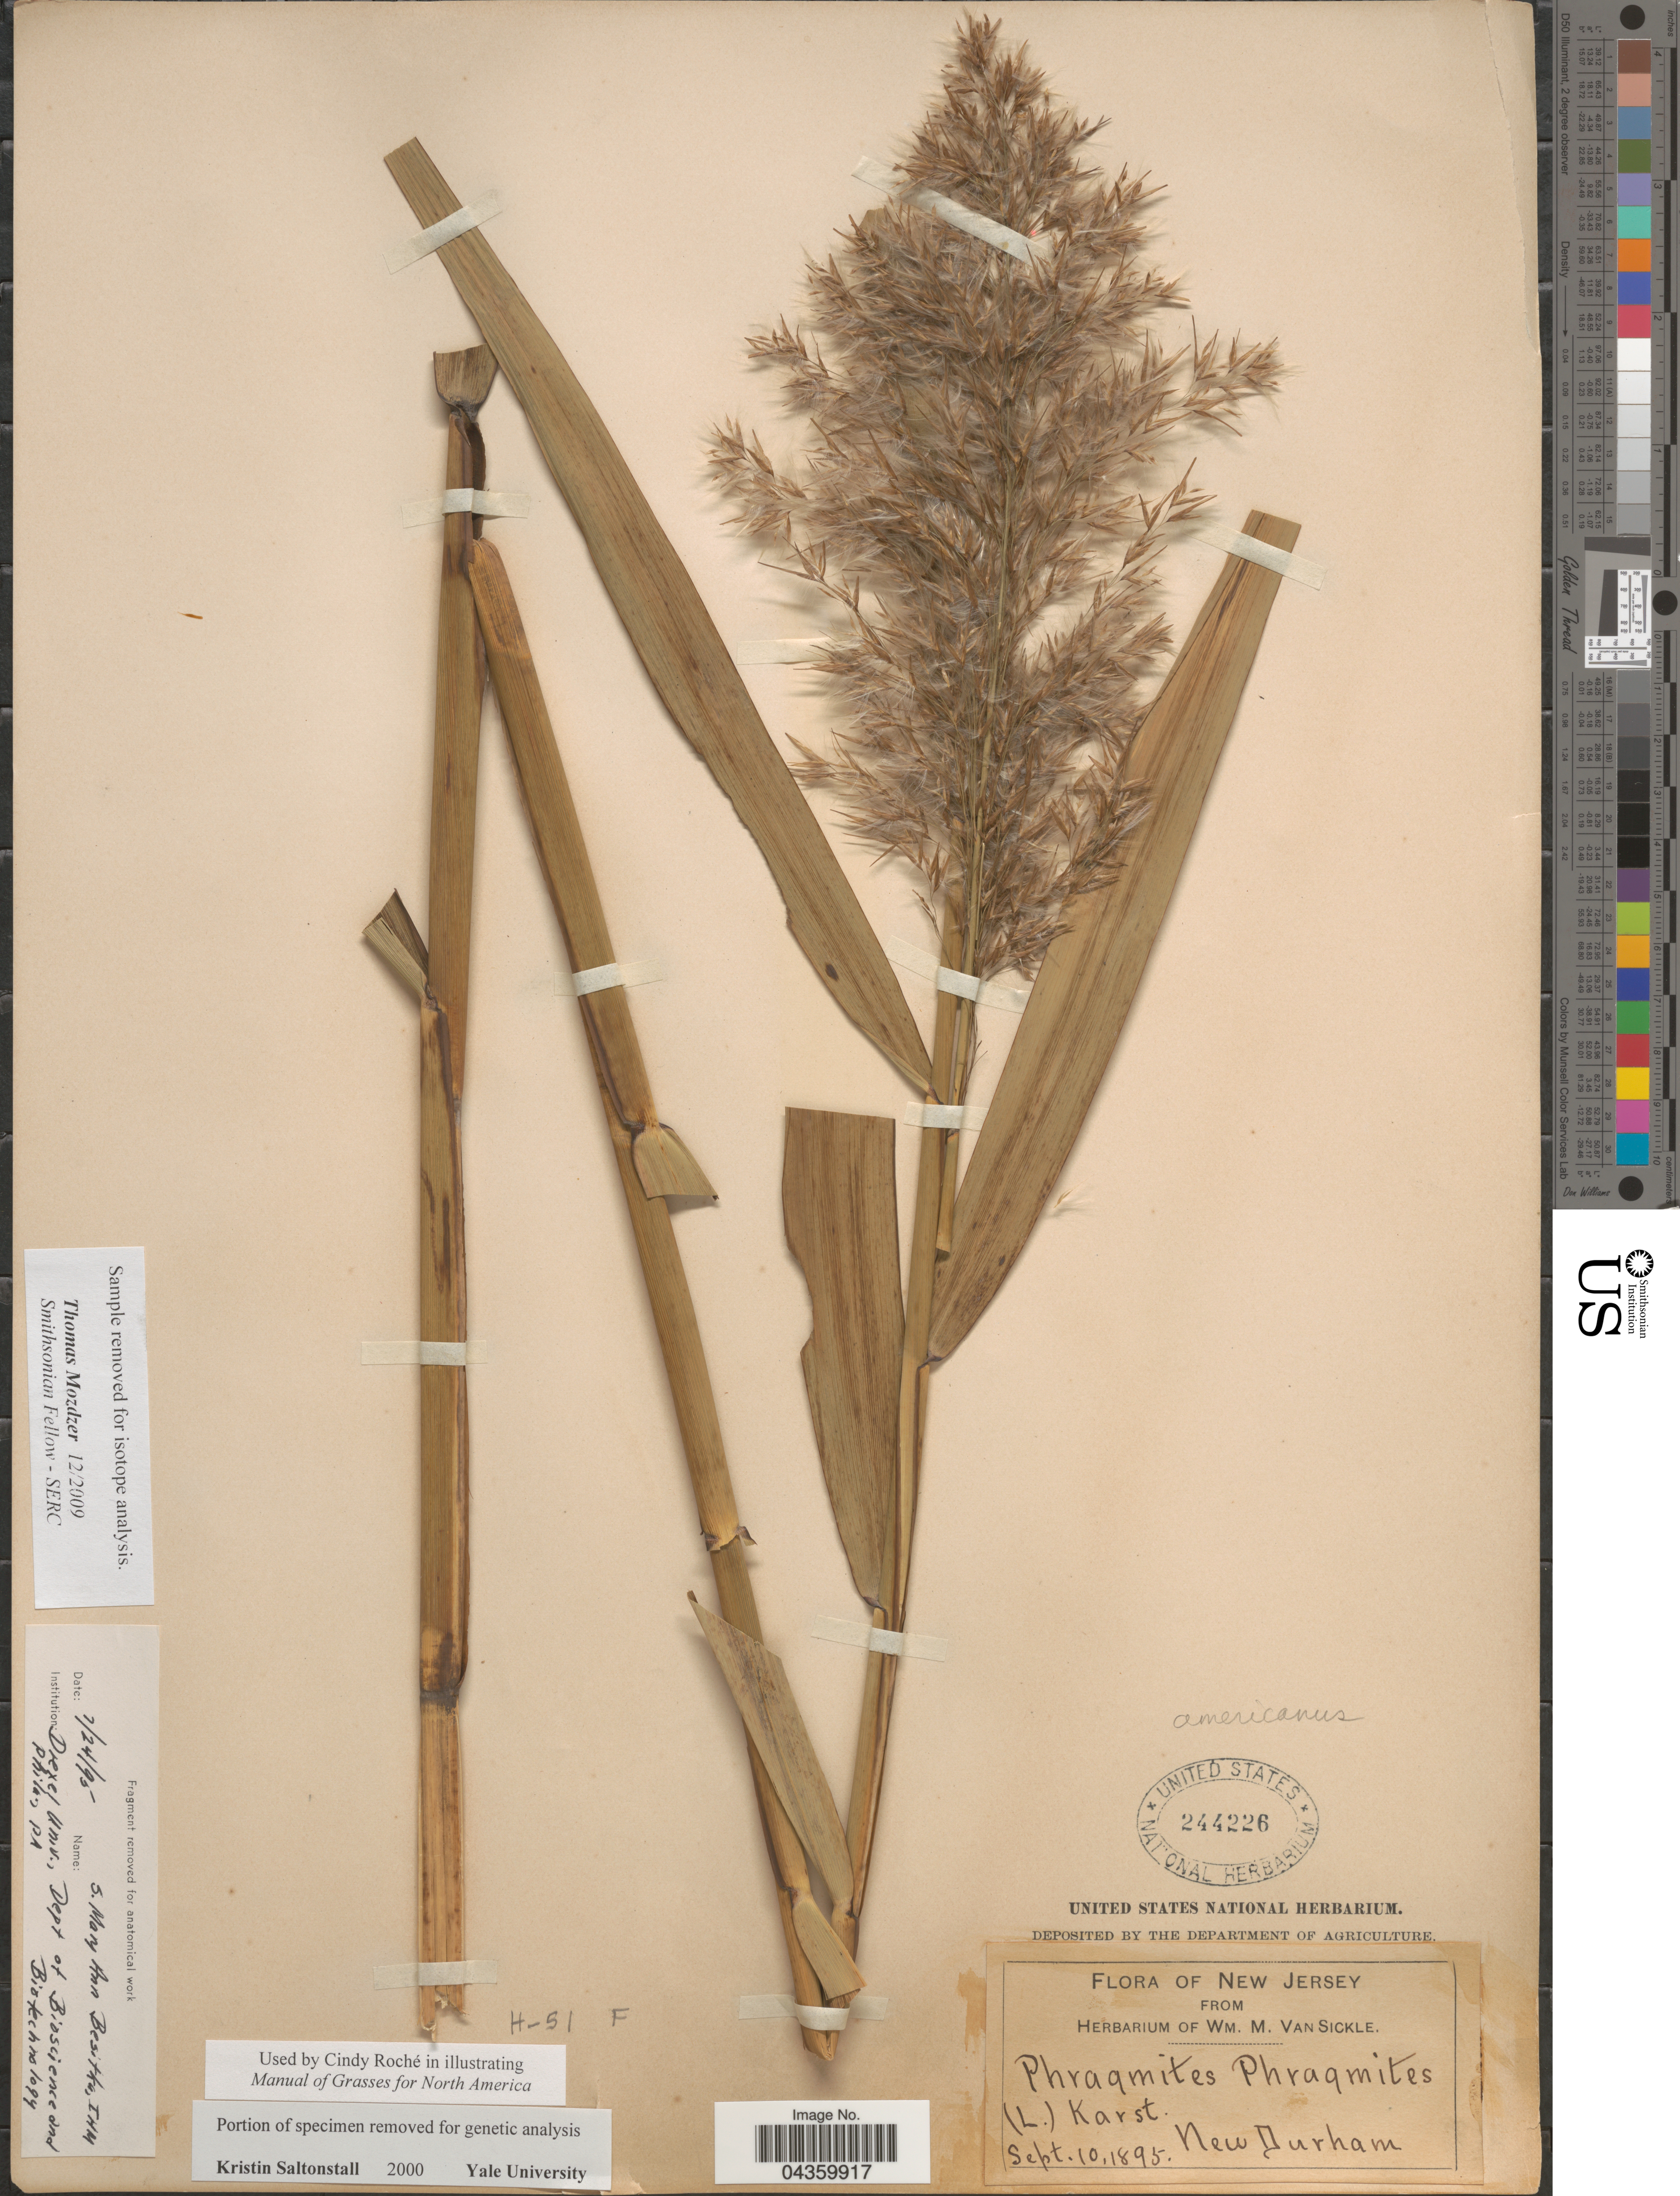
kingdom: Plantae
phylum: Tracheophyta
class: Liliopsida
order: Poales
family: Poaceae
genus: Phragmites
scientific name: Phragmites australis subsp. americanus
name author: Saltonstall & et al.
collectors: ex herb. Wm. M. Van Sickle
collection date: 1895-09-10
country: United States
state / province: New Jersey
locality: New Durham.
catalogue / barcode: US 244226